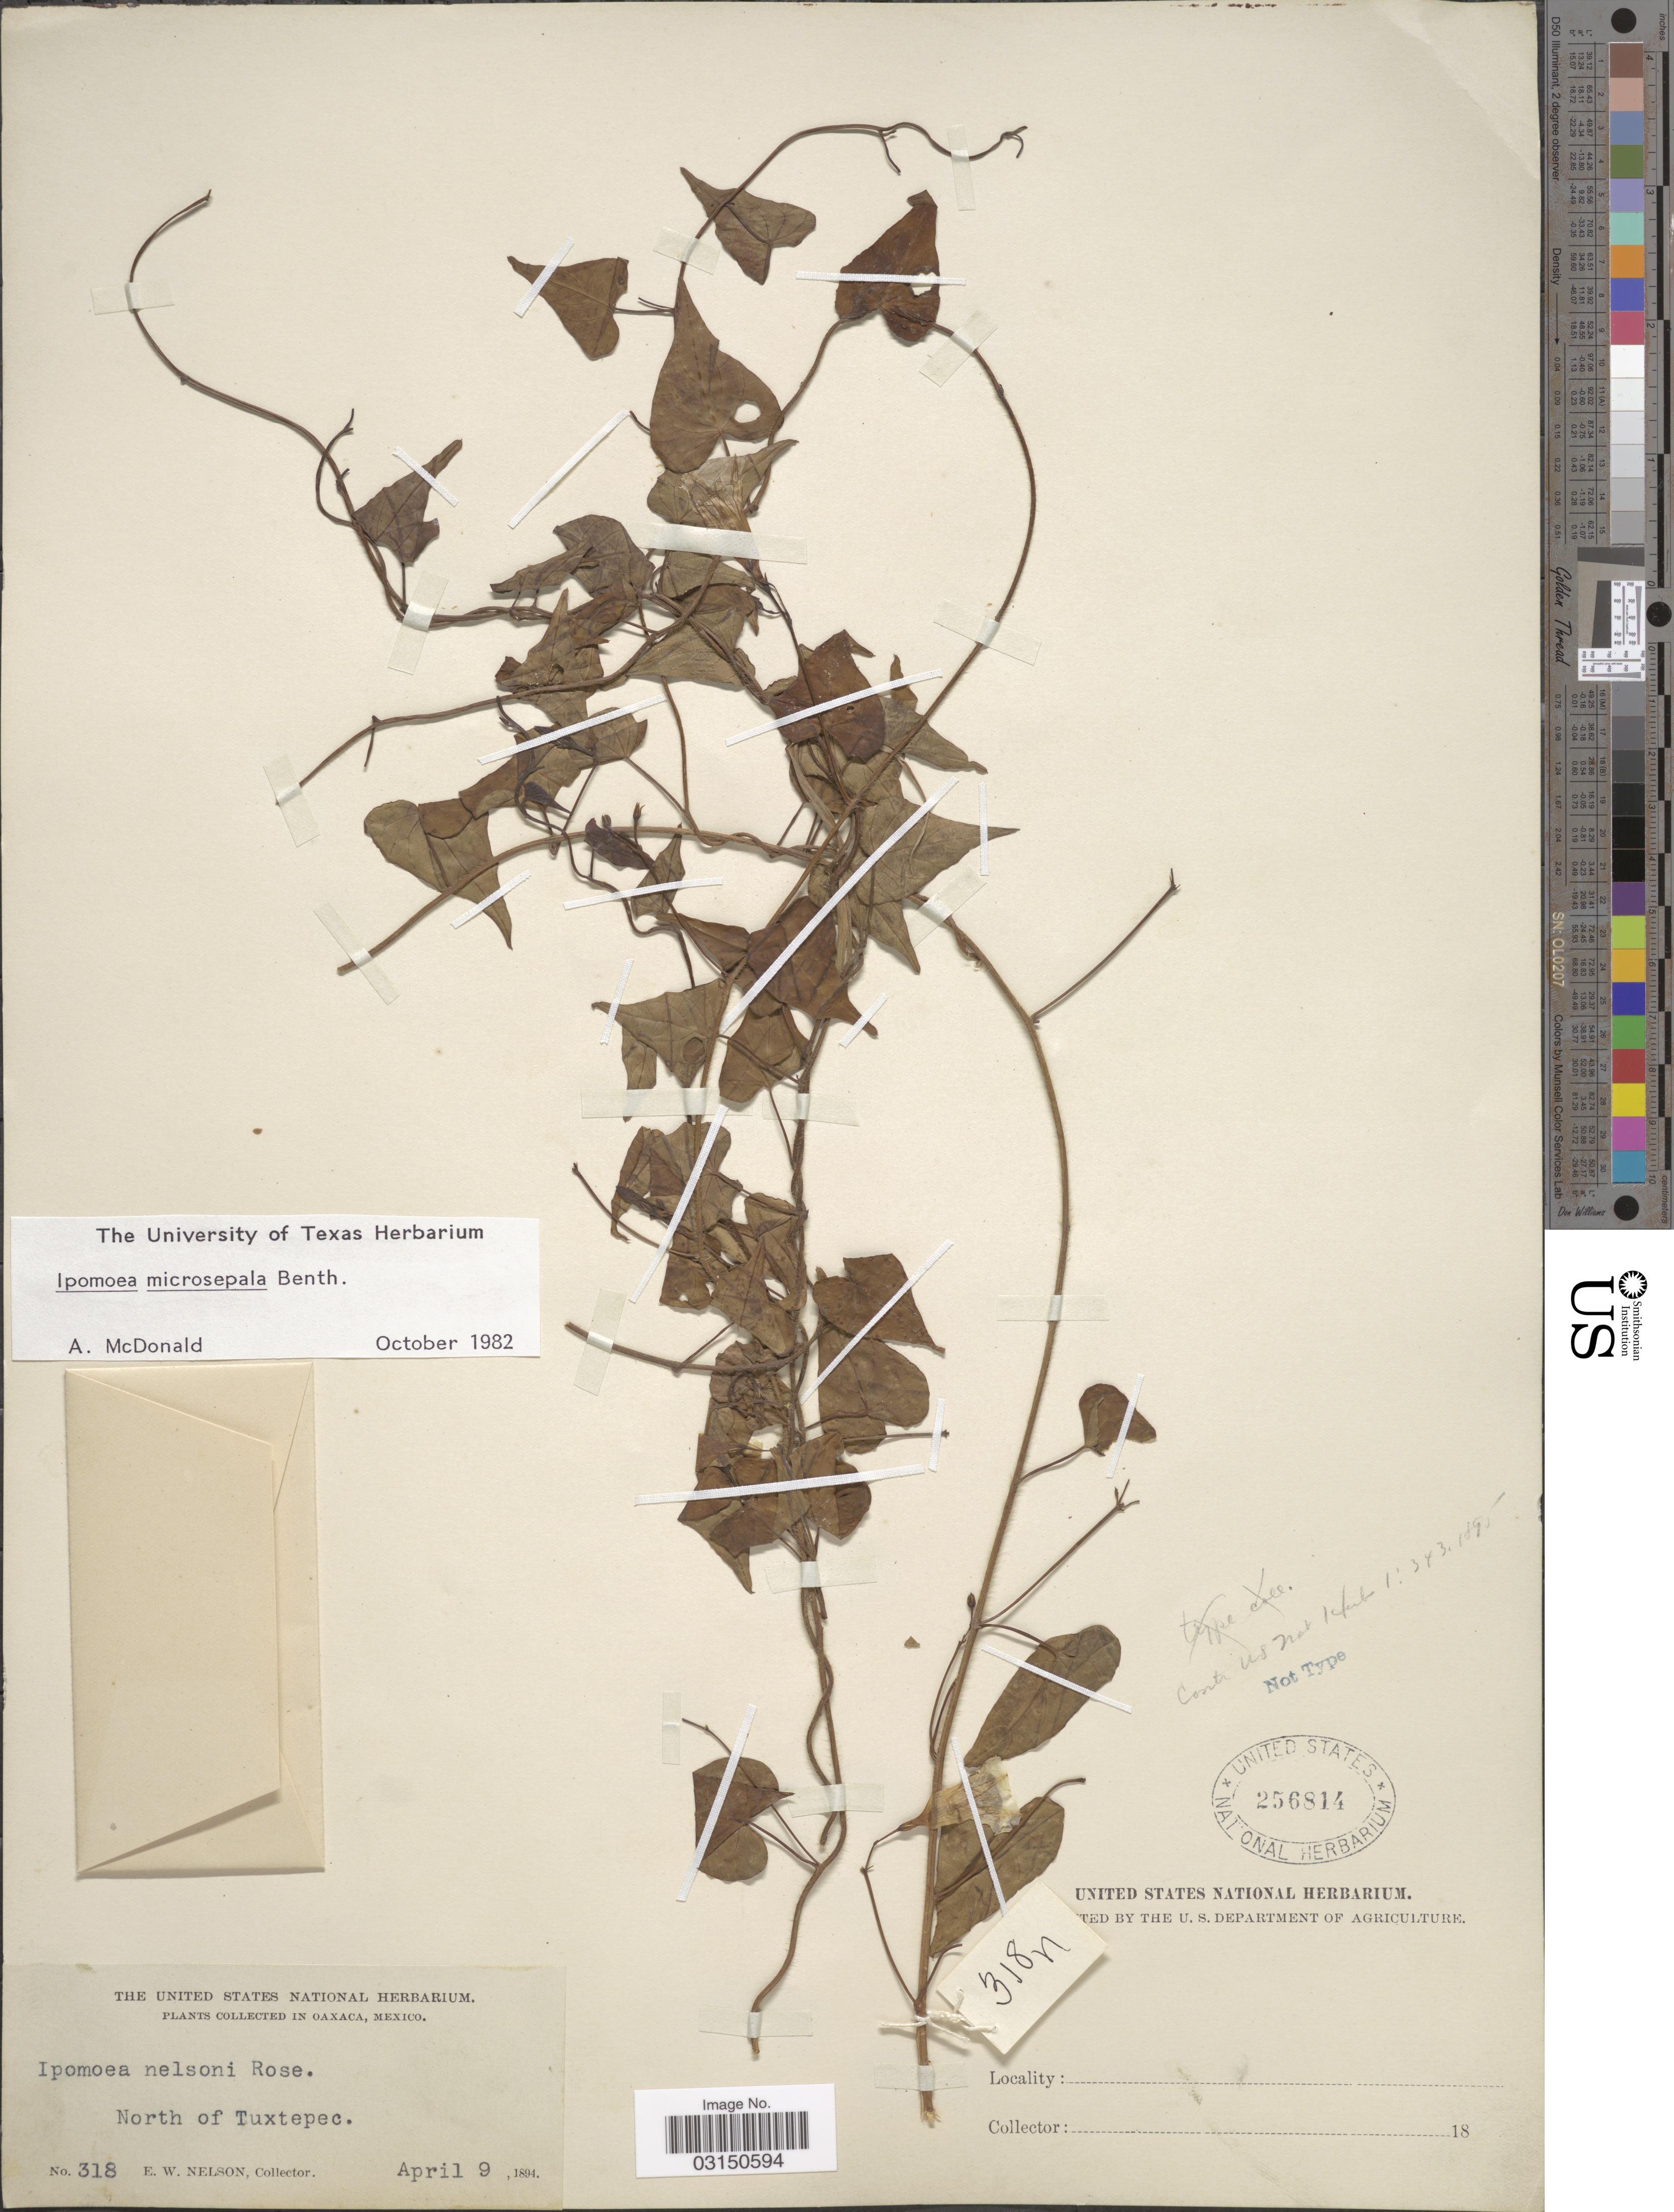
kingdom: Plantae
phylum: Tracheophyta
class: Magnoliopsida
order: Solanales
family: Convolvulaceae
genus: Ipomoea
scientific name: Ipomoea microsepala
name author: Benth.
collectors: E. W. Nelson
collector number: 318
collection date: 1894-04-09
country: Mexico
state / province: Oaxaca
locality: North of Tuxtepec.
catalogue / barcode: US 256814